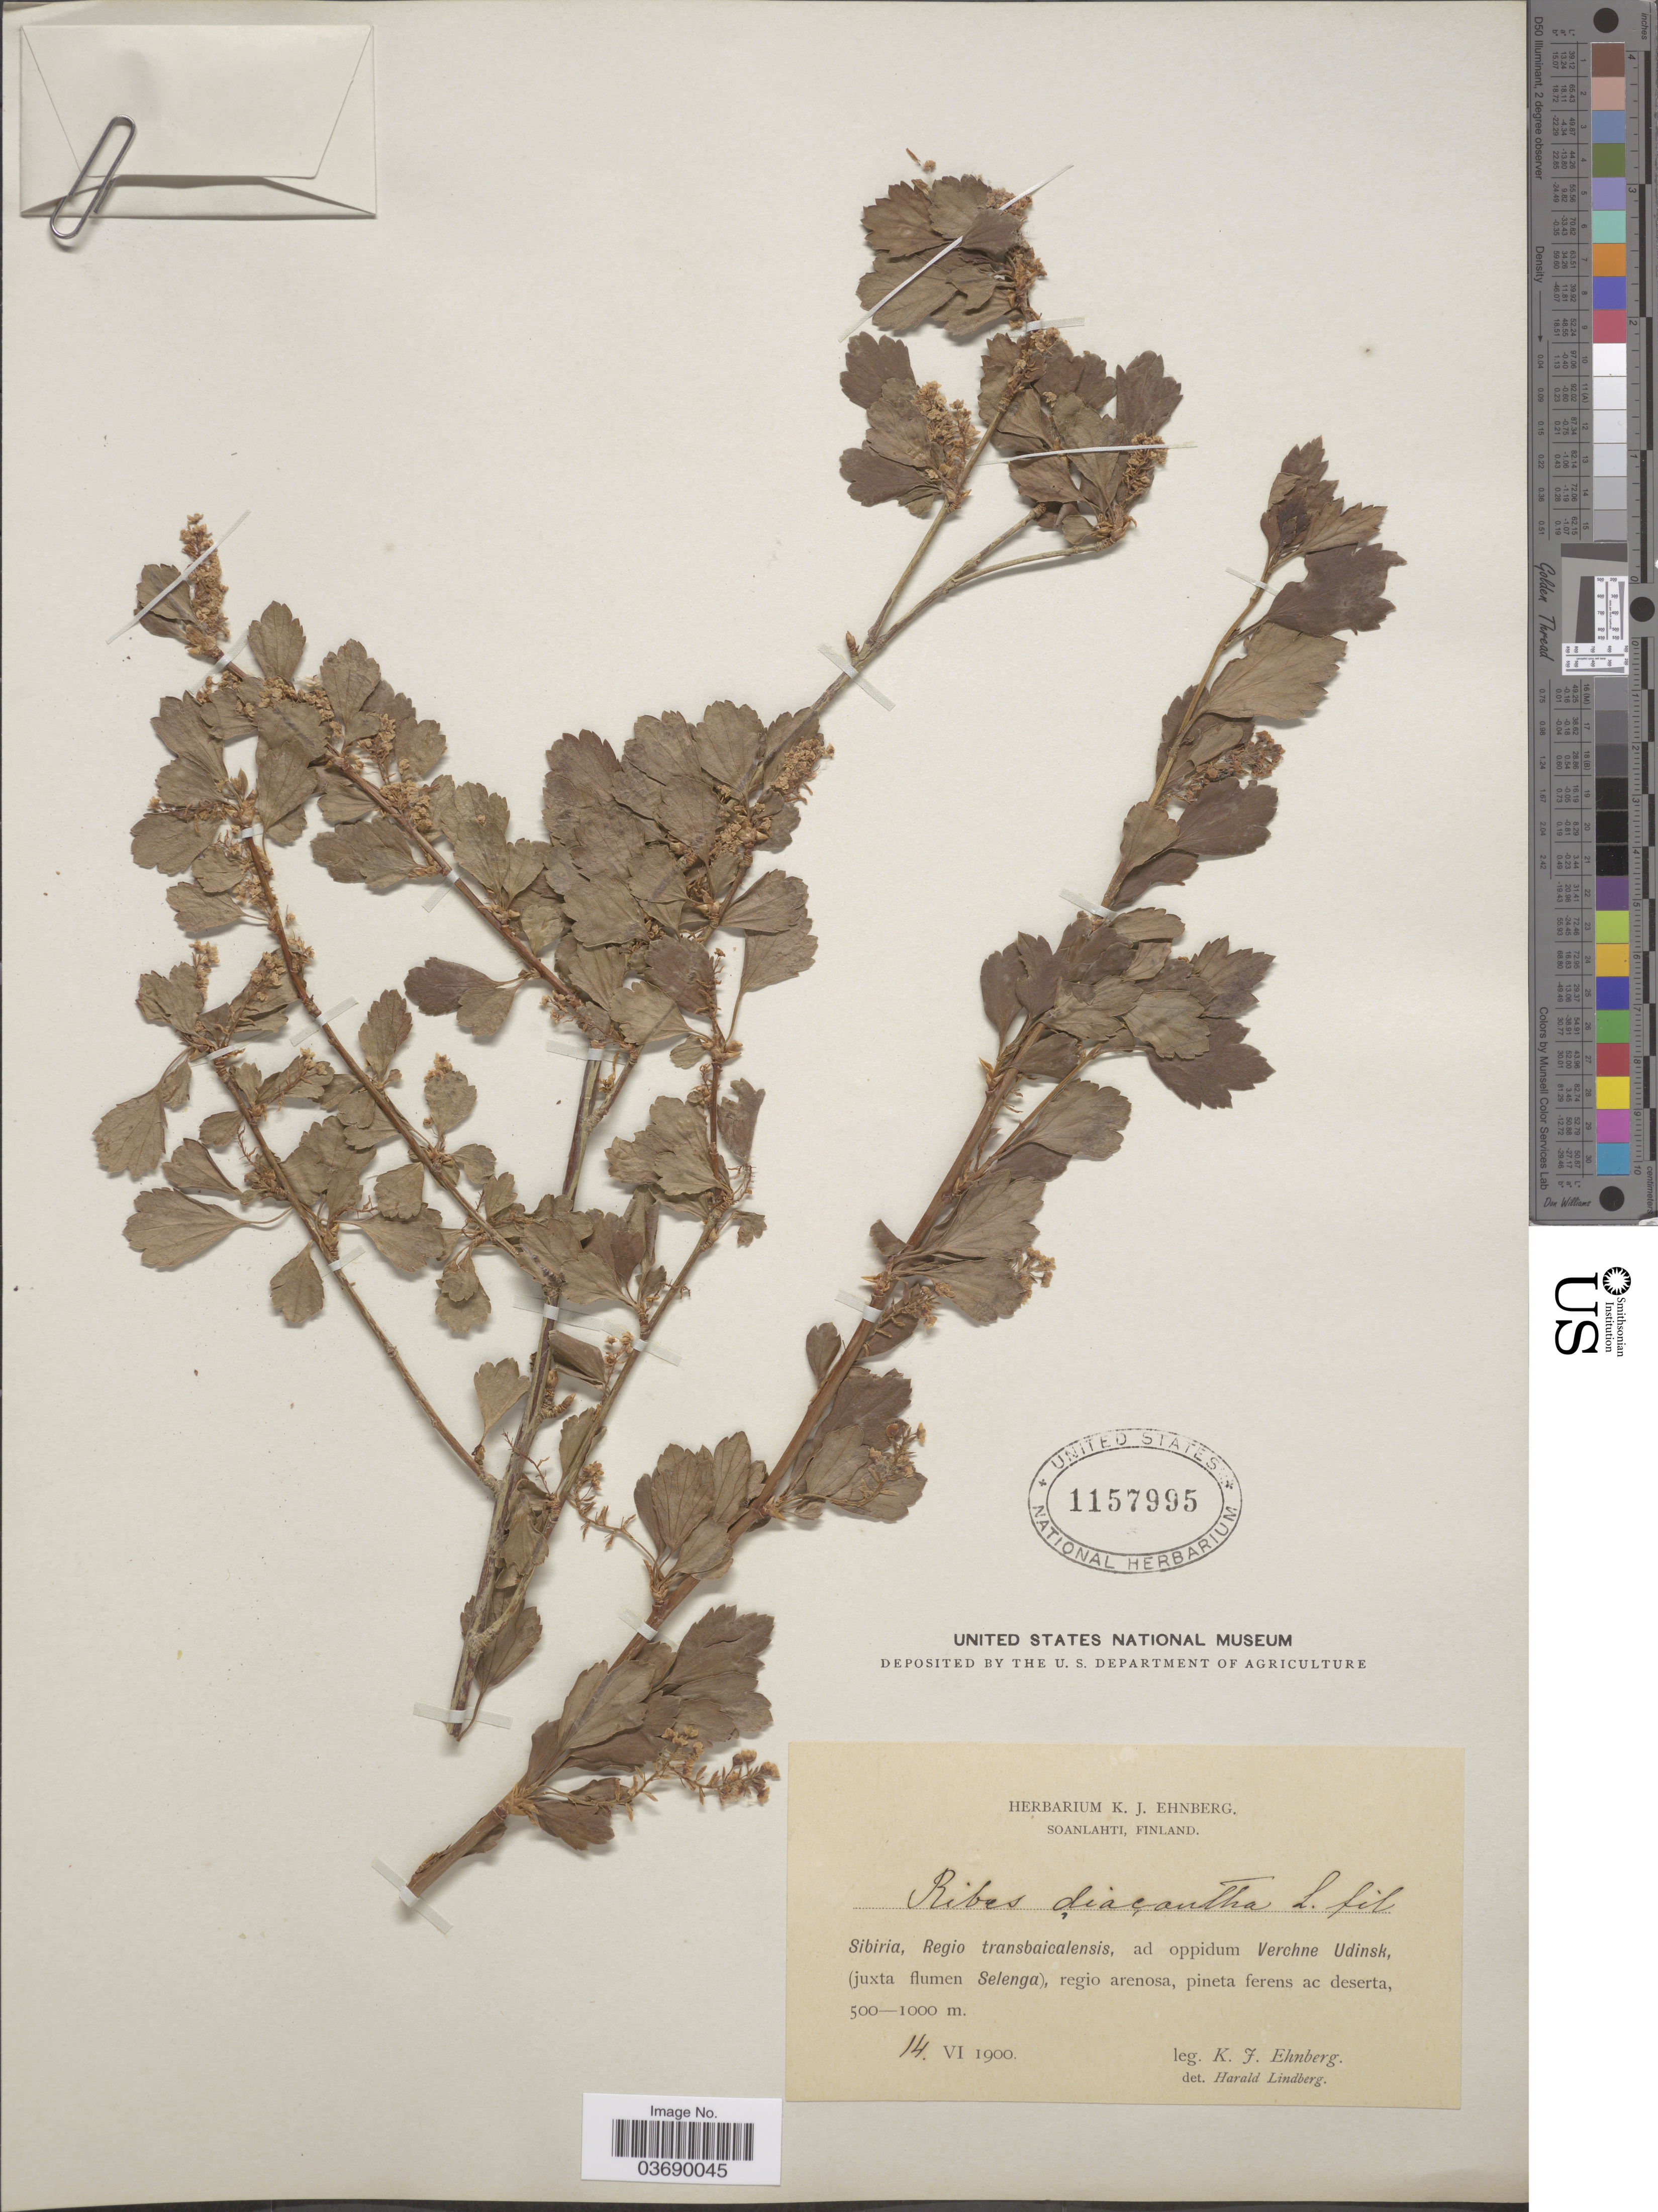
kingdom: Plantae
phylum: Tracheophyta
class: Magnoliopsida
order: Saxifragales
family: Grossulariaceae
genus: Ribes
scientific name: Ribes diacantha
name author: Pall.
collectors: K. Ehnberg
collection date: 1900-06-14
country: Finland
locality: Sibiria, Regio transbaicalensis, ad oppidum Verchne Udinsk, (juxta fumen Selenga).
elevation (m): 500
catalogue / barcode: US 1157995